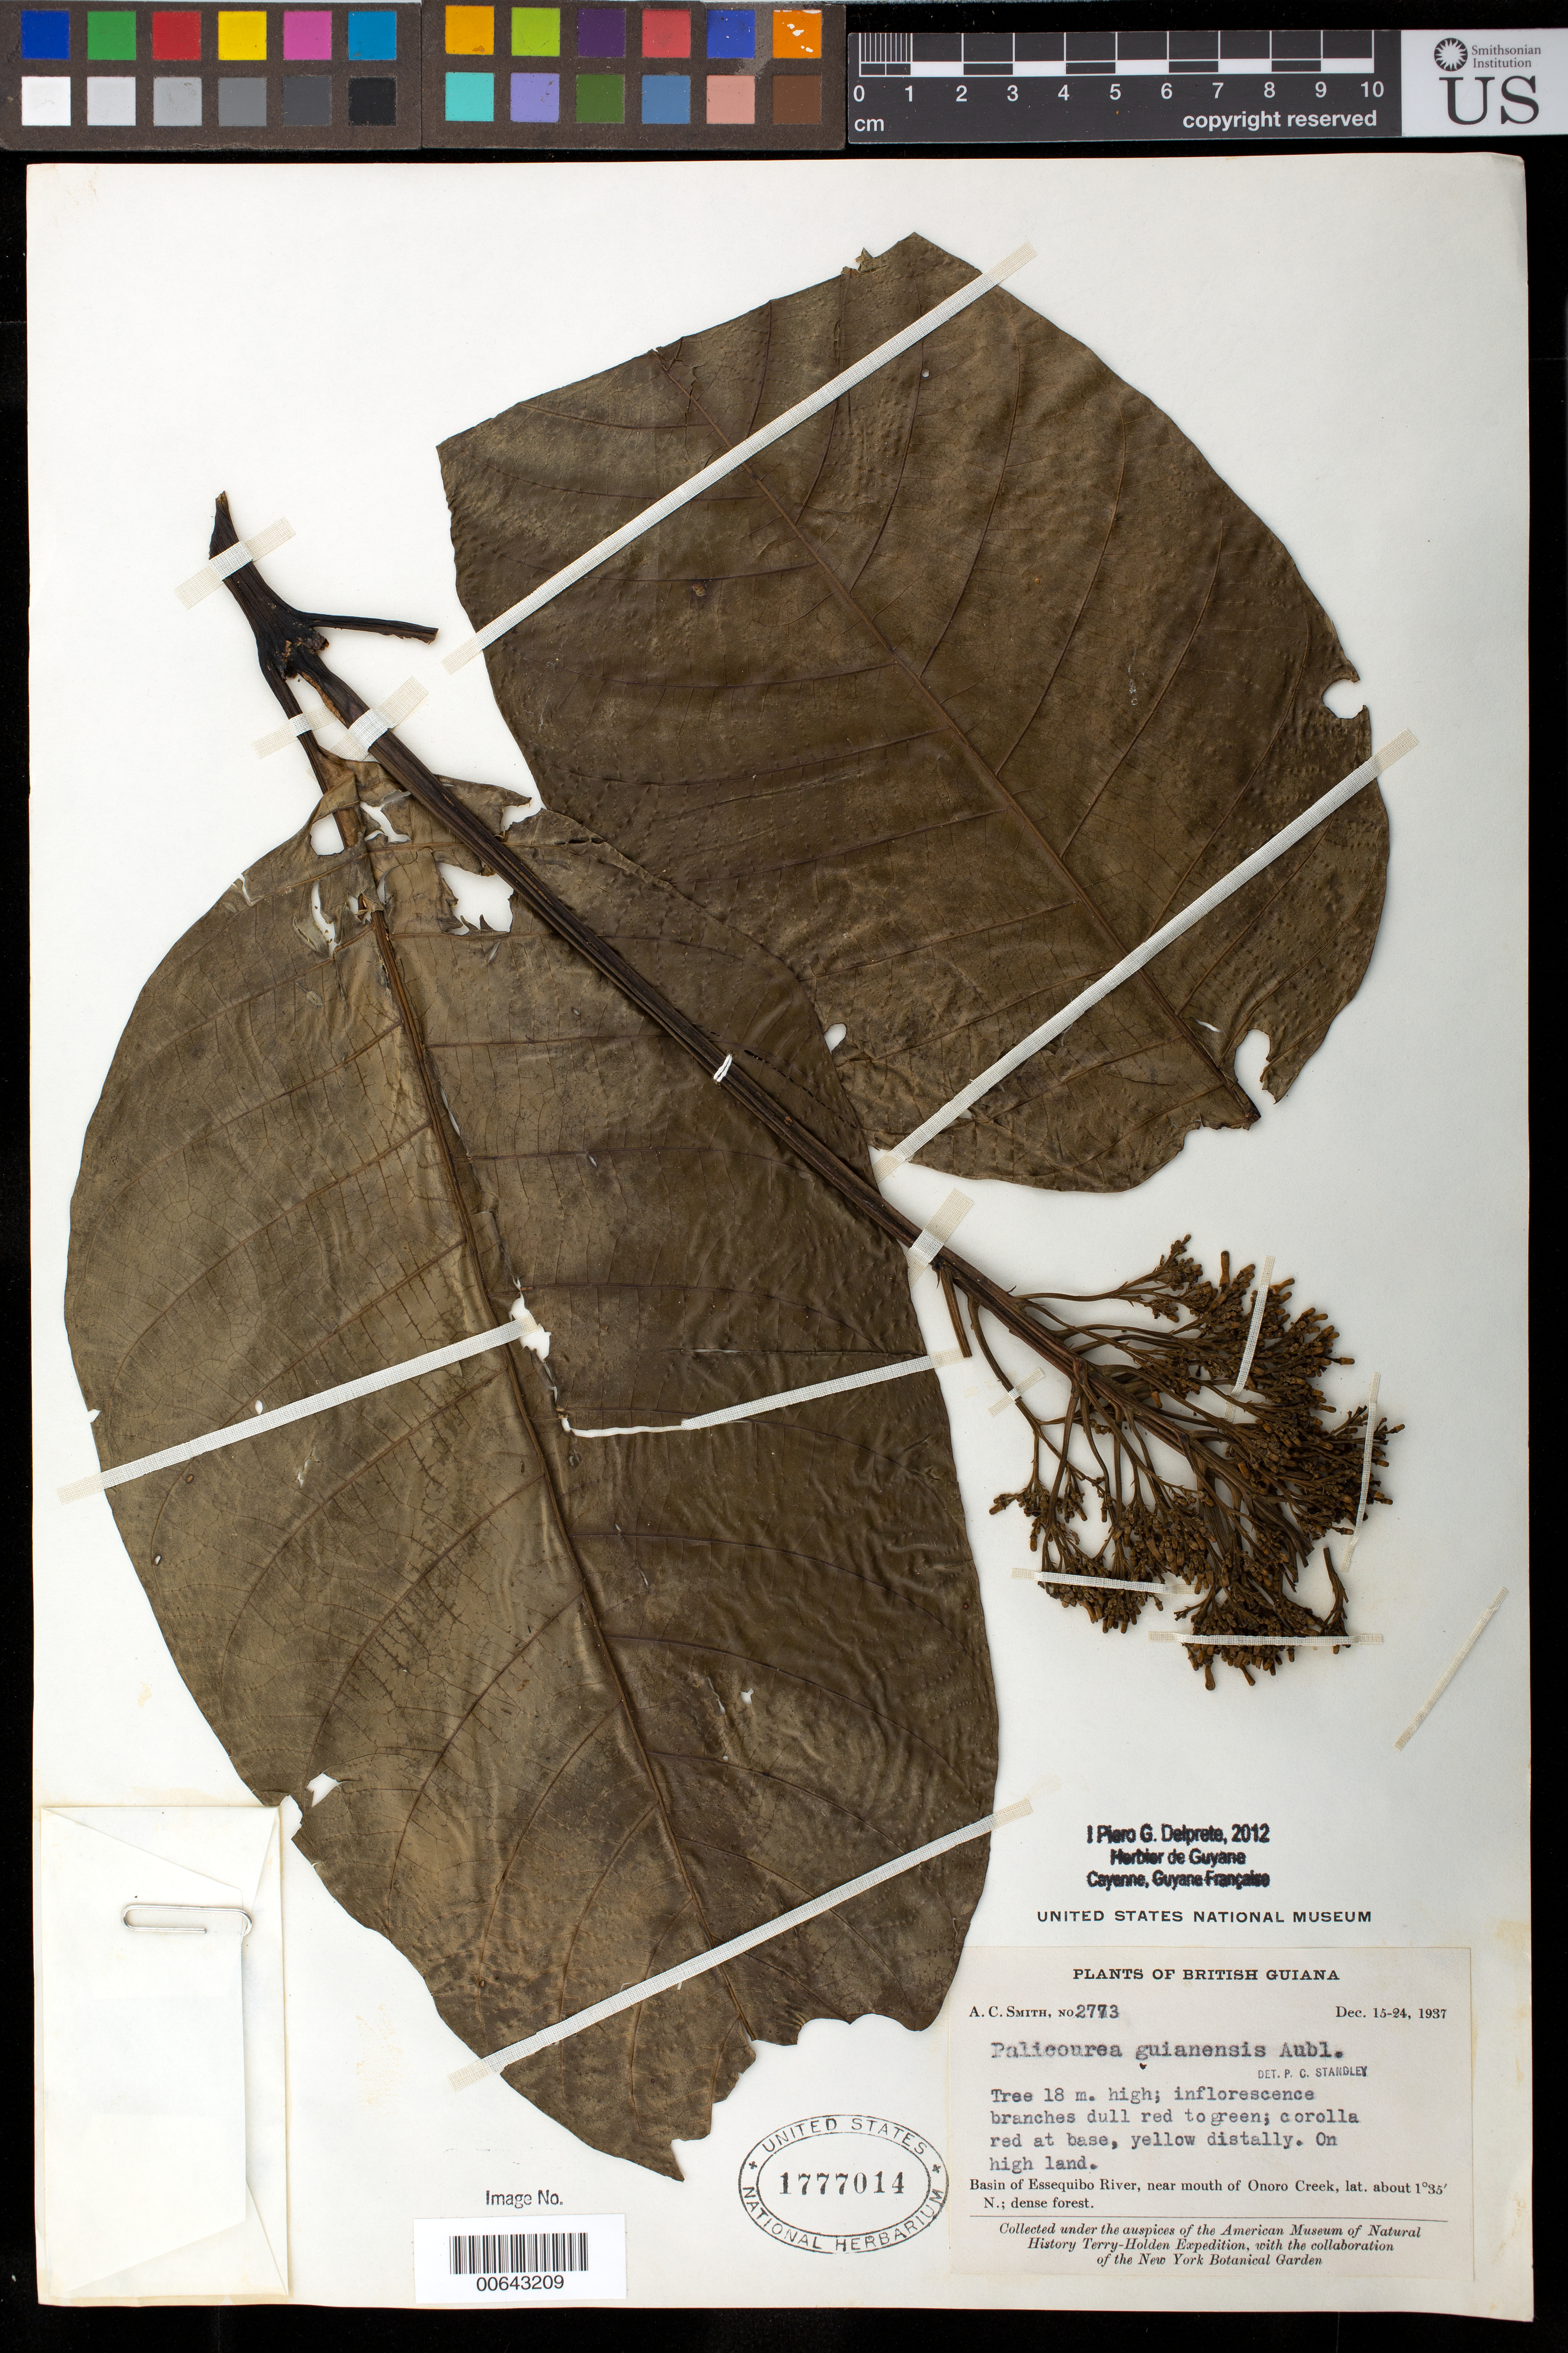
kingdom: Plantae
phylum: Tracheophyta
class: Magnoliopsida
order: Gentianales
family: Rubiaceae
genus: Palicourea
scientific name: Palicourea guianensis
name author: Aubl.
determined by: Standley, Paul C.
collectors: A. C. Smith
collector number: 2773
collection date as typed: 15-Dec-37 to 24-Dec-37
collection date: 1937-12-15/1937-12-24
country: Guyana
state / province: U. Takutu-U. Essequibo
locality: Onoro Creek (near mouth), Essequibo River basin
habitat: Dense forest; on high land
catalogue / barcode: US 1777014